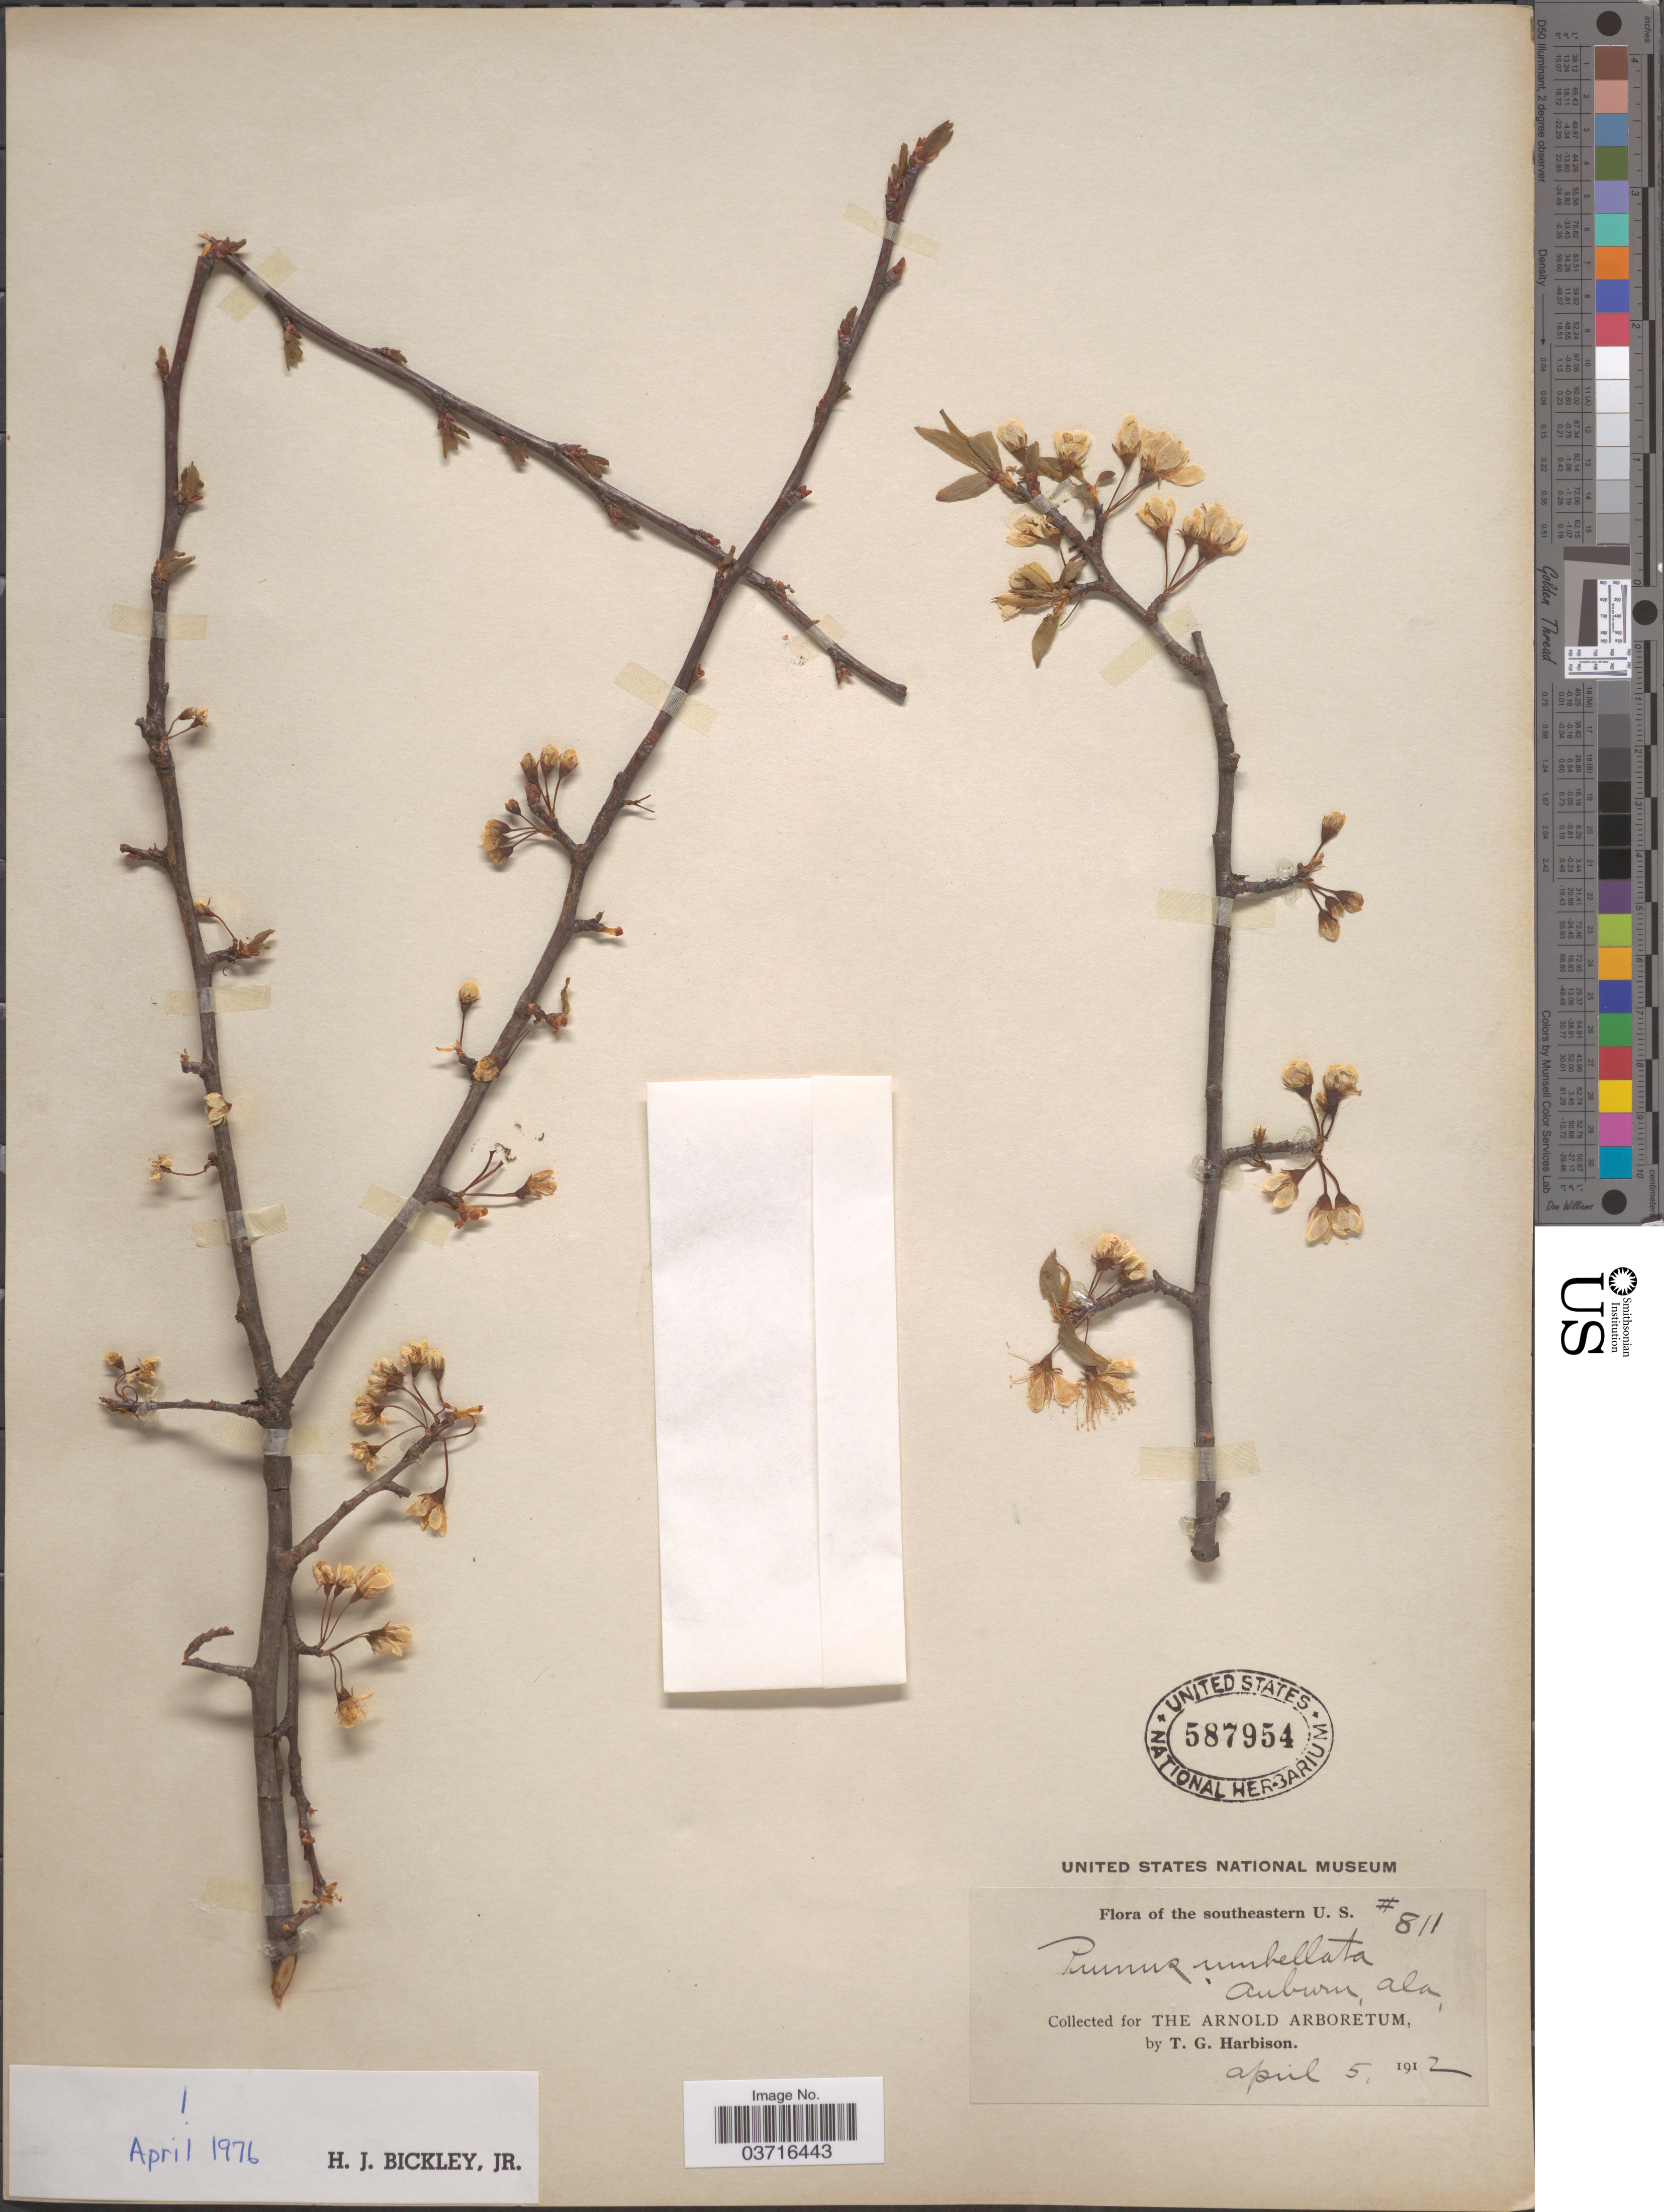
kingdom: Plantae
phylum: Tracheophyta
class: Magnoliopsida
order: Rosales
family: Rosaceae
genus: Prunus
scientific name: Prunus umbellata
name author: Elliott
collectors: T. Harbison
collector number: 811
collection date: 1912-04-05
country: United States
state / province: Alabama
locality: Southeastern U. S. Auburn.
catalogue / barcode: US 587954